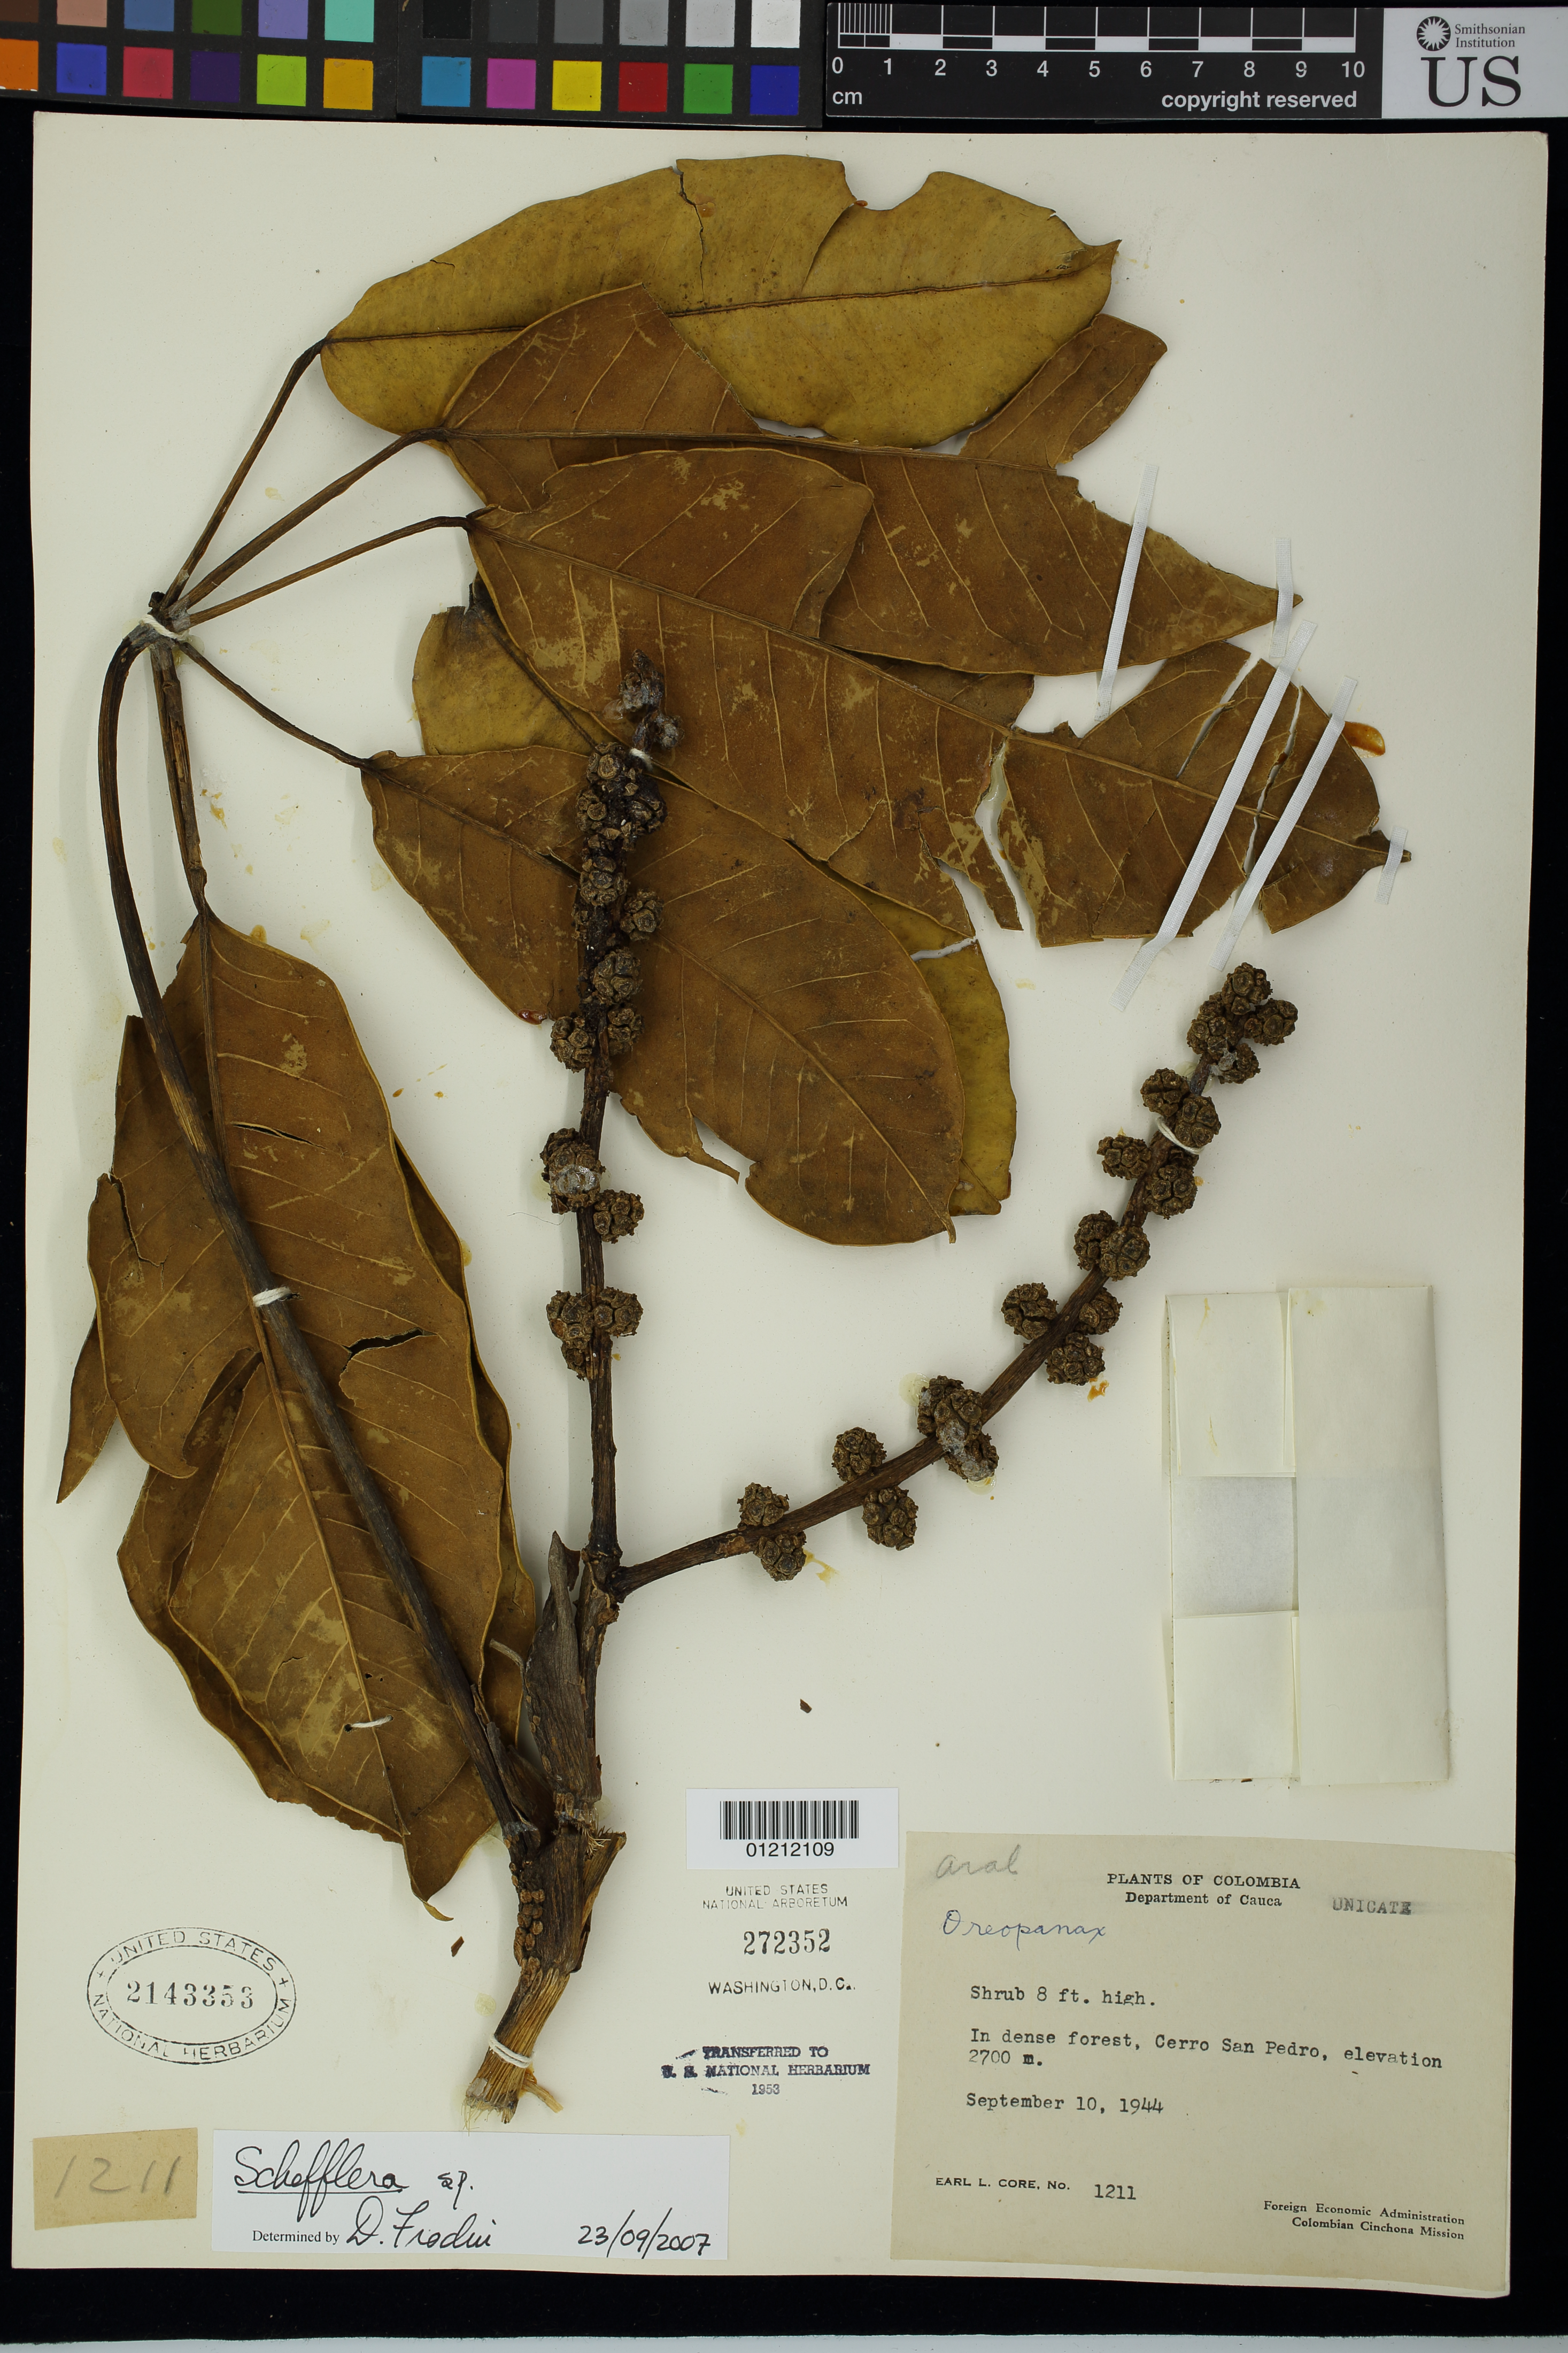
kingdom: Plantae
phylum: Tracheophyta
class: Magnoliopsida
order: Apiales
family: Araliaceae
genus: Schefflera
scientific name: Schefflera sp.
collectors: E. L. Core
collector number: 1211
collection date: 1944-09-10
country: Colombia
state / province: Cauca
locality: In dense forest, Cerro San Pedro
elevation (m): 2700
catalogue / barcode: US 2143353